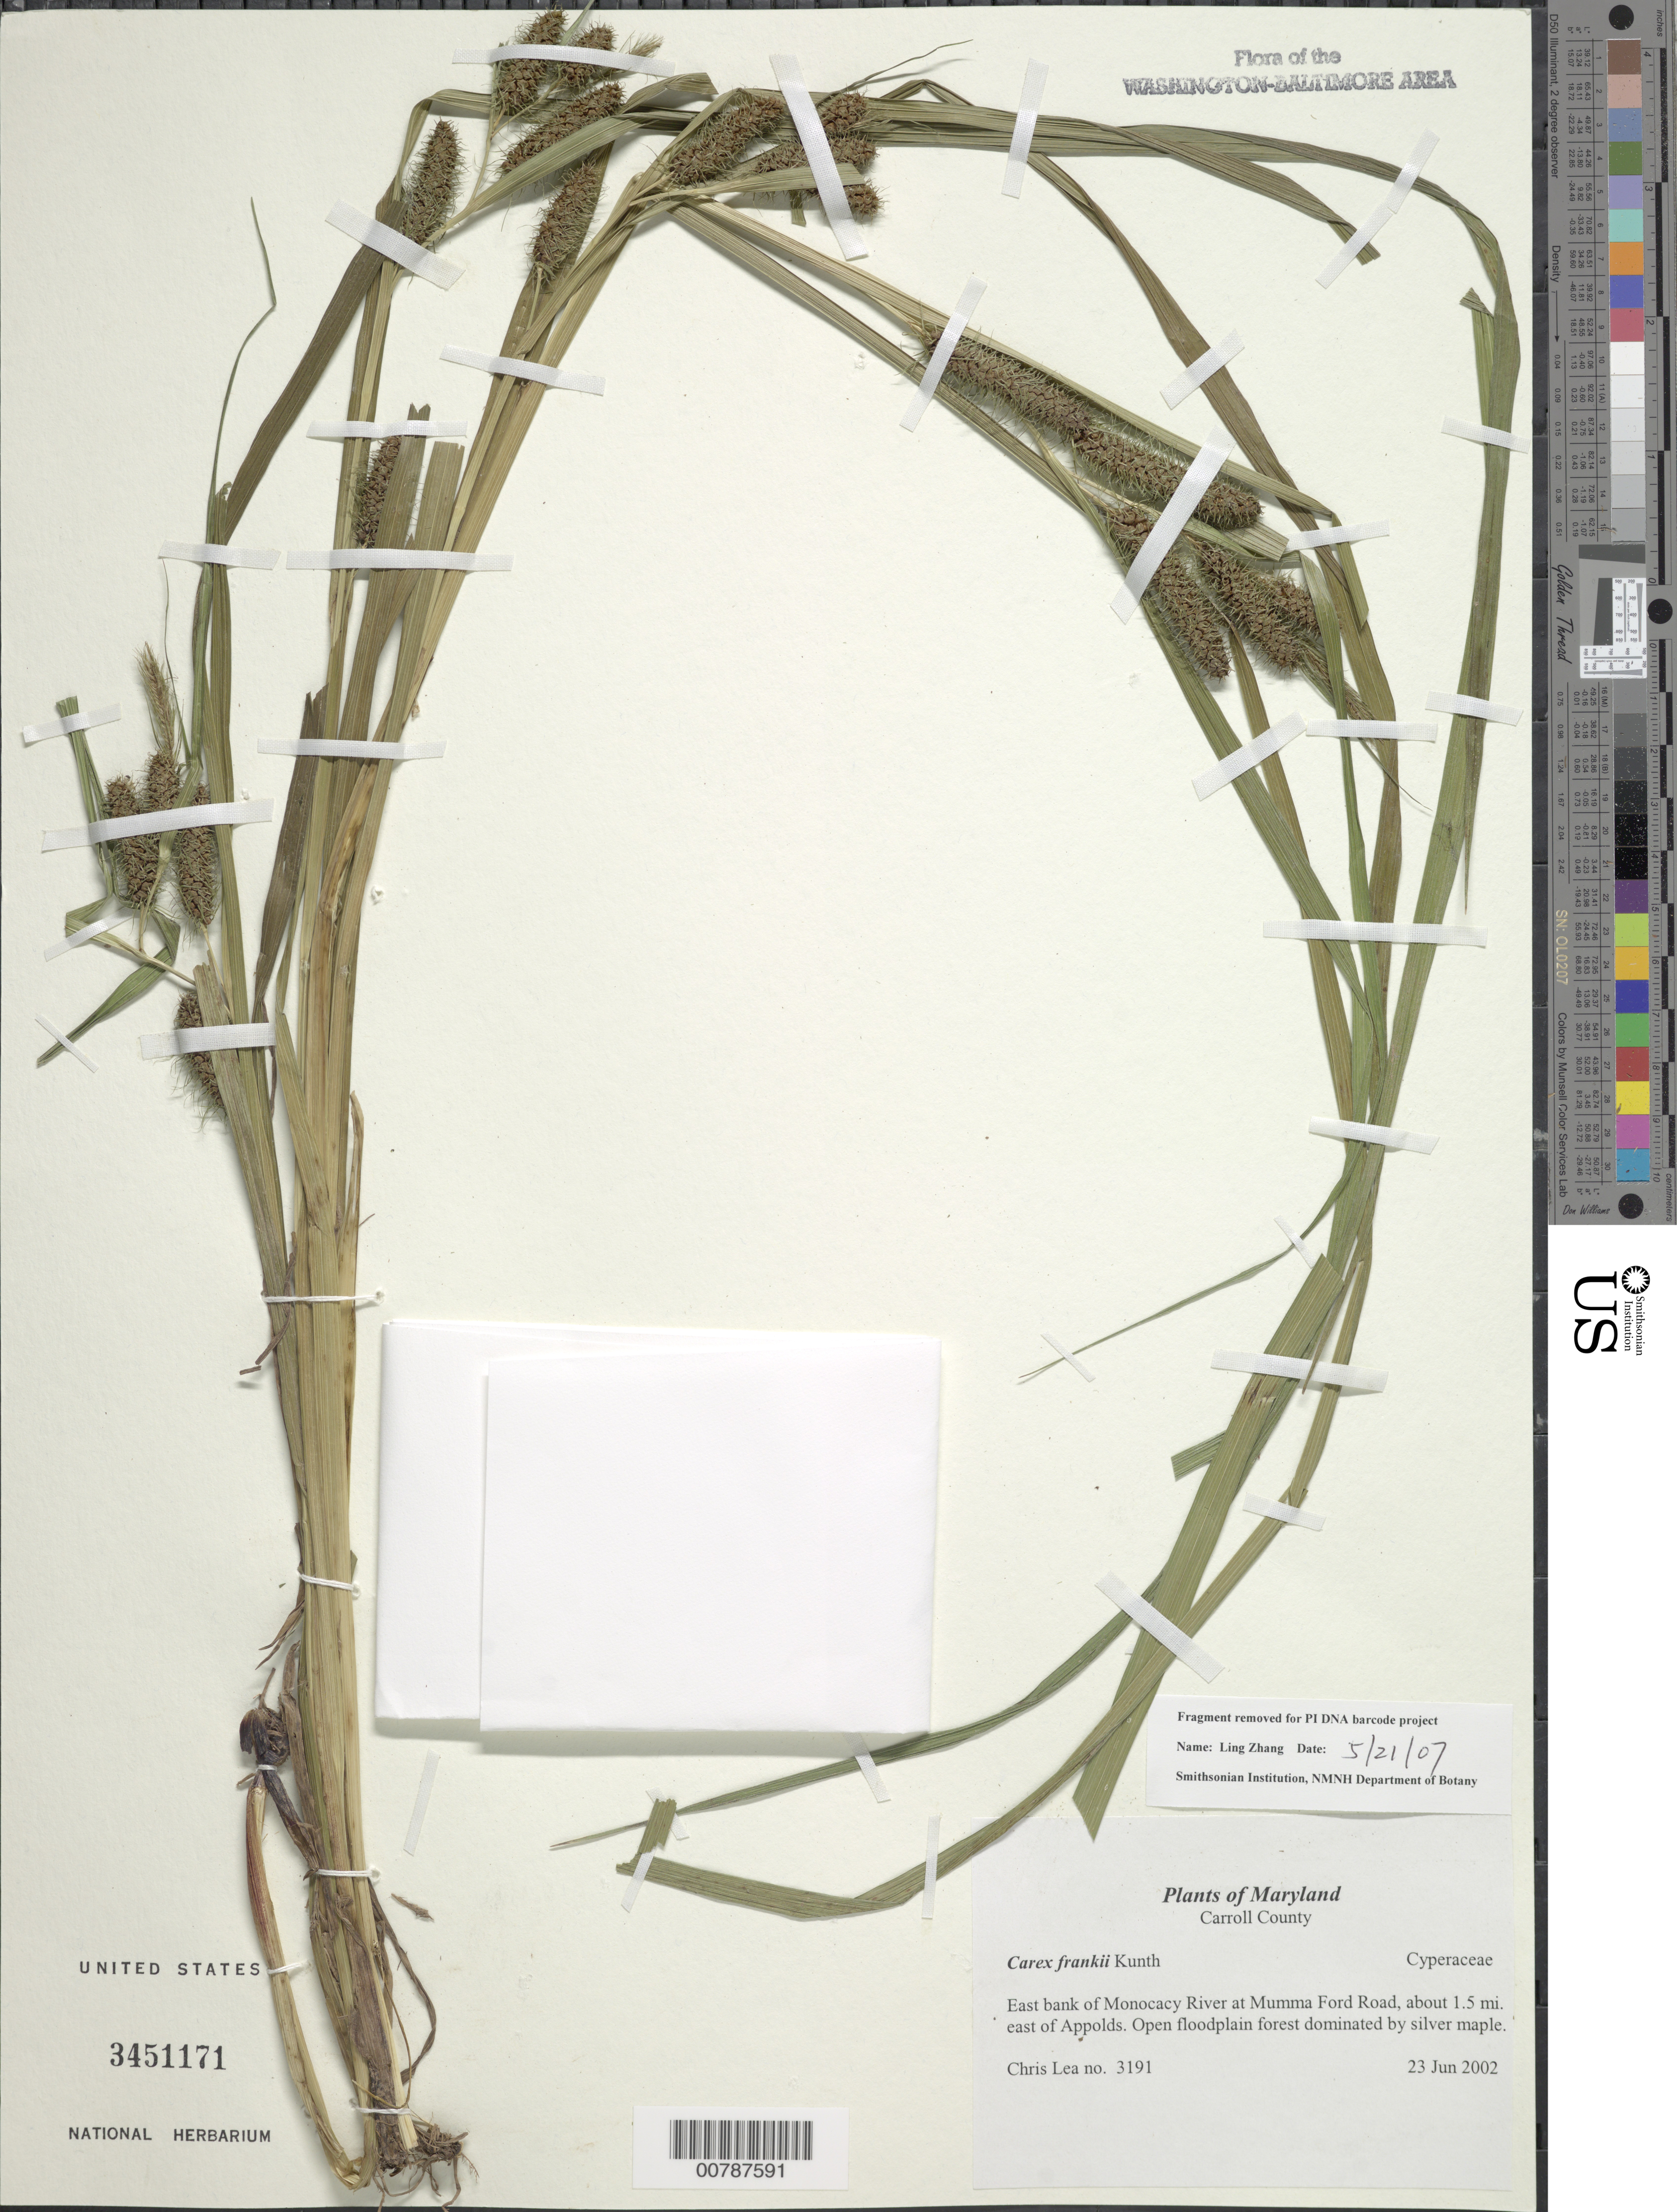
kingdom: Plantae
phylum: Tracheophyta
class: Liliopsida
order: Poales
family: Cyperaceae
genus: Carex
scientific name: Carex frankii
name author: Kunth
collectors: C. Lea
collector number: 3191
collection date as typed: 23 Jun 2002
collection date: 2002-06-23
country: United States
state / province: Maryland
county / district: Carroll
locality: East bank of Monocacy River at Mumma Ford Road, about 1.5 mi. east of Appolds.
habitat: Open floodplain forest dominated by silver maple.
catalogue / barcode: US 3451171